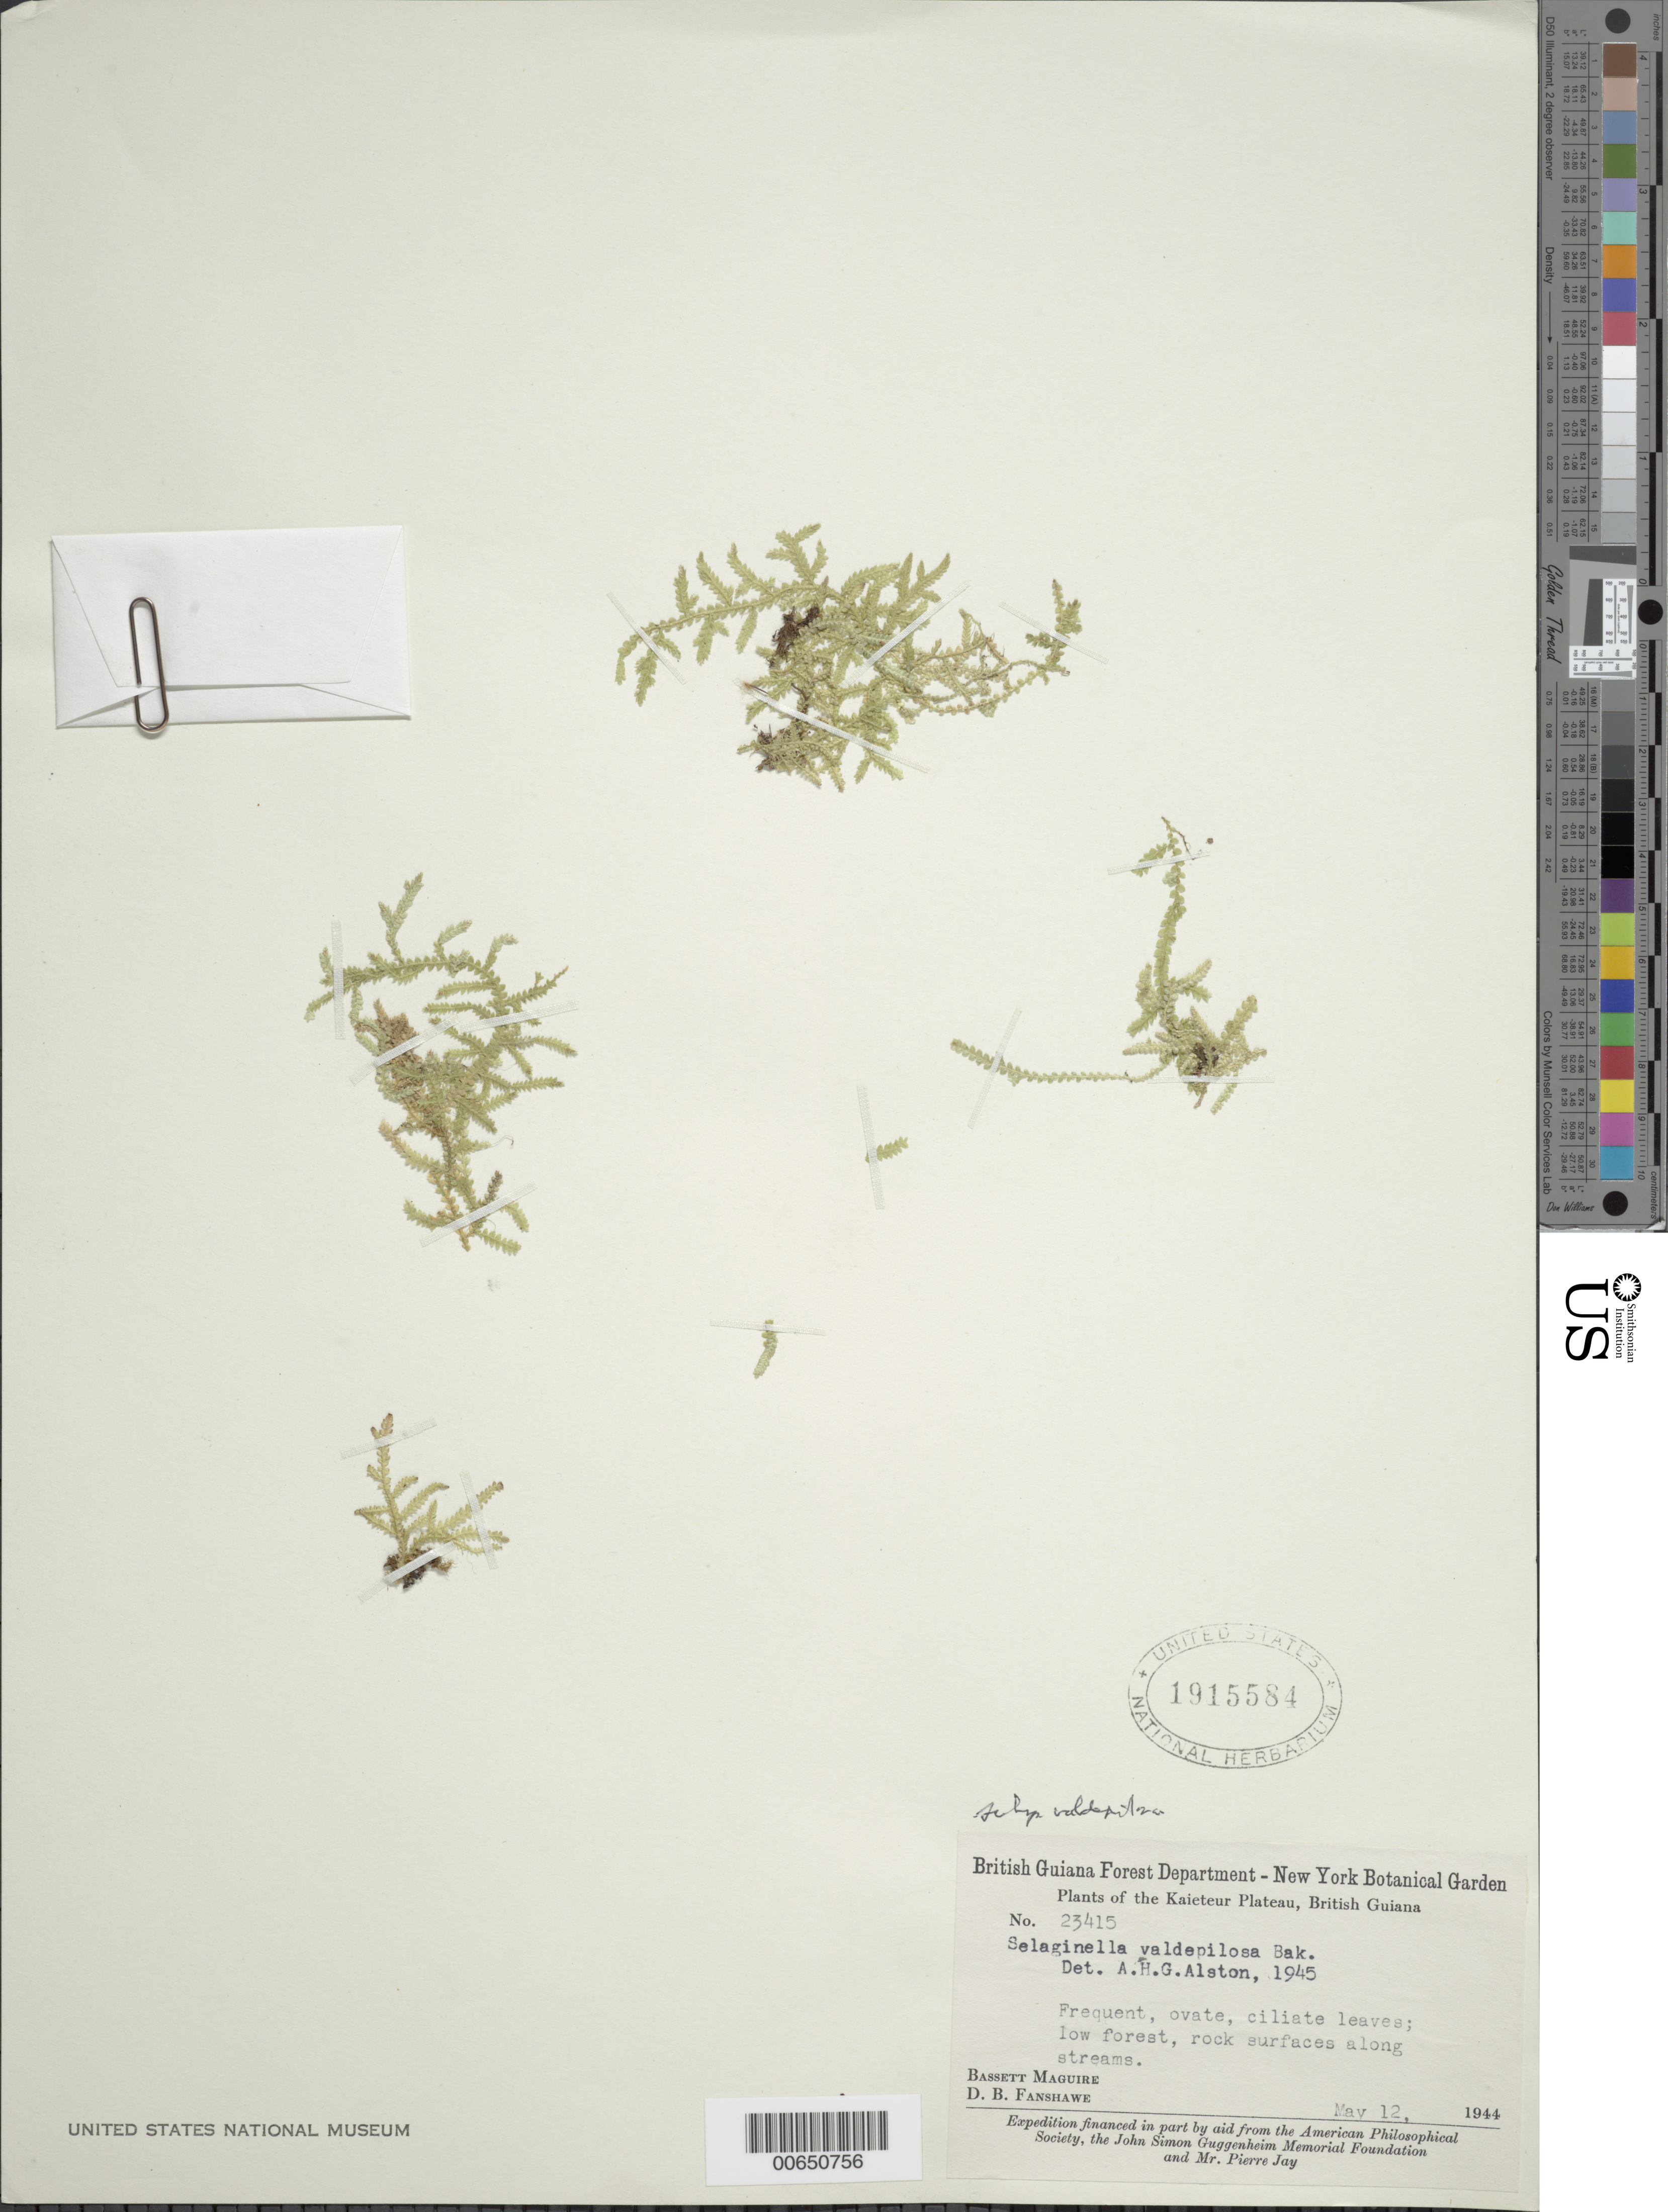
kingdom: Plantae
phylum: Tracheophyta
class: Lycopodiopsida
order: Selaginellales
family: Selaginellaceae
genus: Selaginella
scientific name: Selaginella valdepilosa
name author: Baker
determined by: Alston, A. H. G.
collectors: B. Maguire & D. B. Fanshawe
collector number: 23415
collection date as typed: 12-May-44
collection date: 1944-05-12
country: Guyana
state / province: Potaro-Siparuni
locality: Kaieteur Plateau, Potaro River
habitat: Low forest, rock surfaces along stream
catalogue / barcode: US 1915584